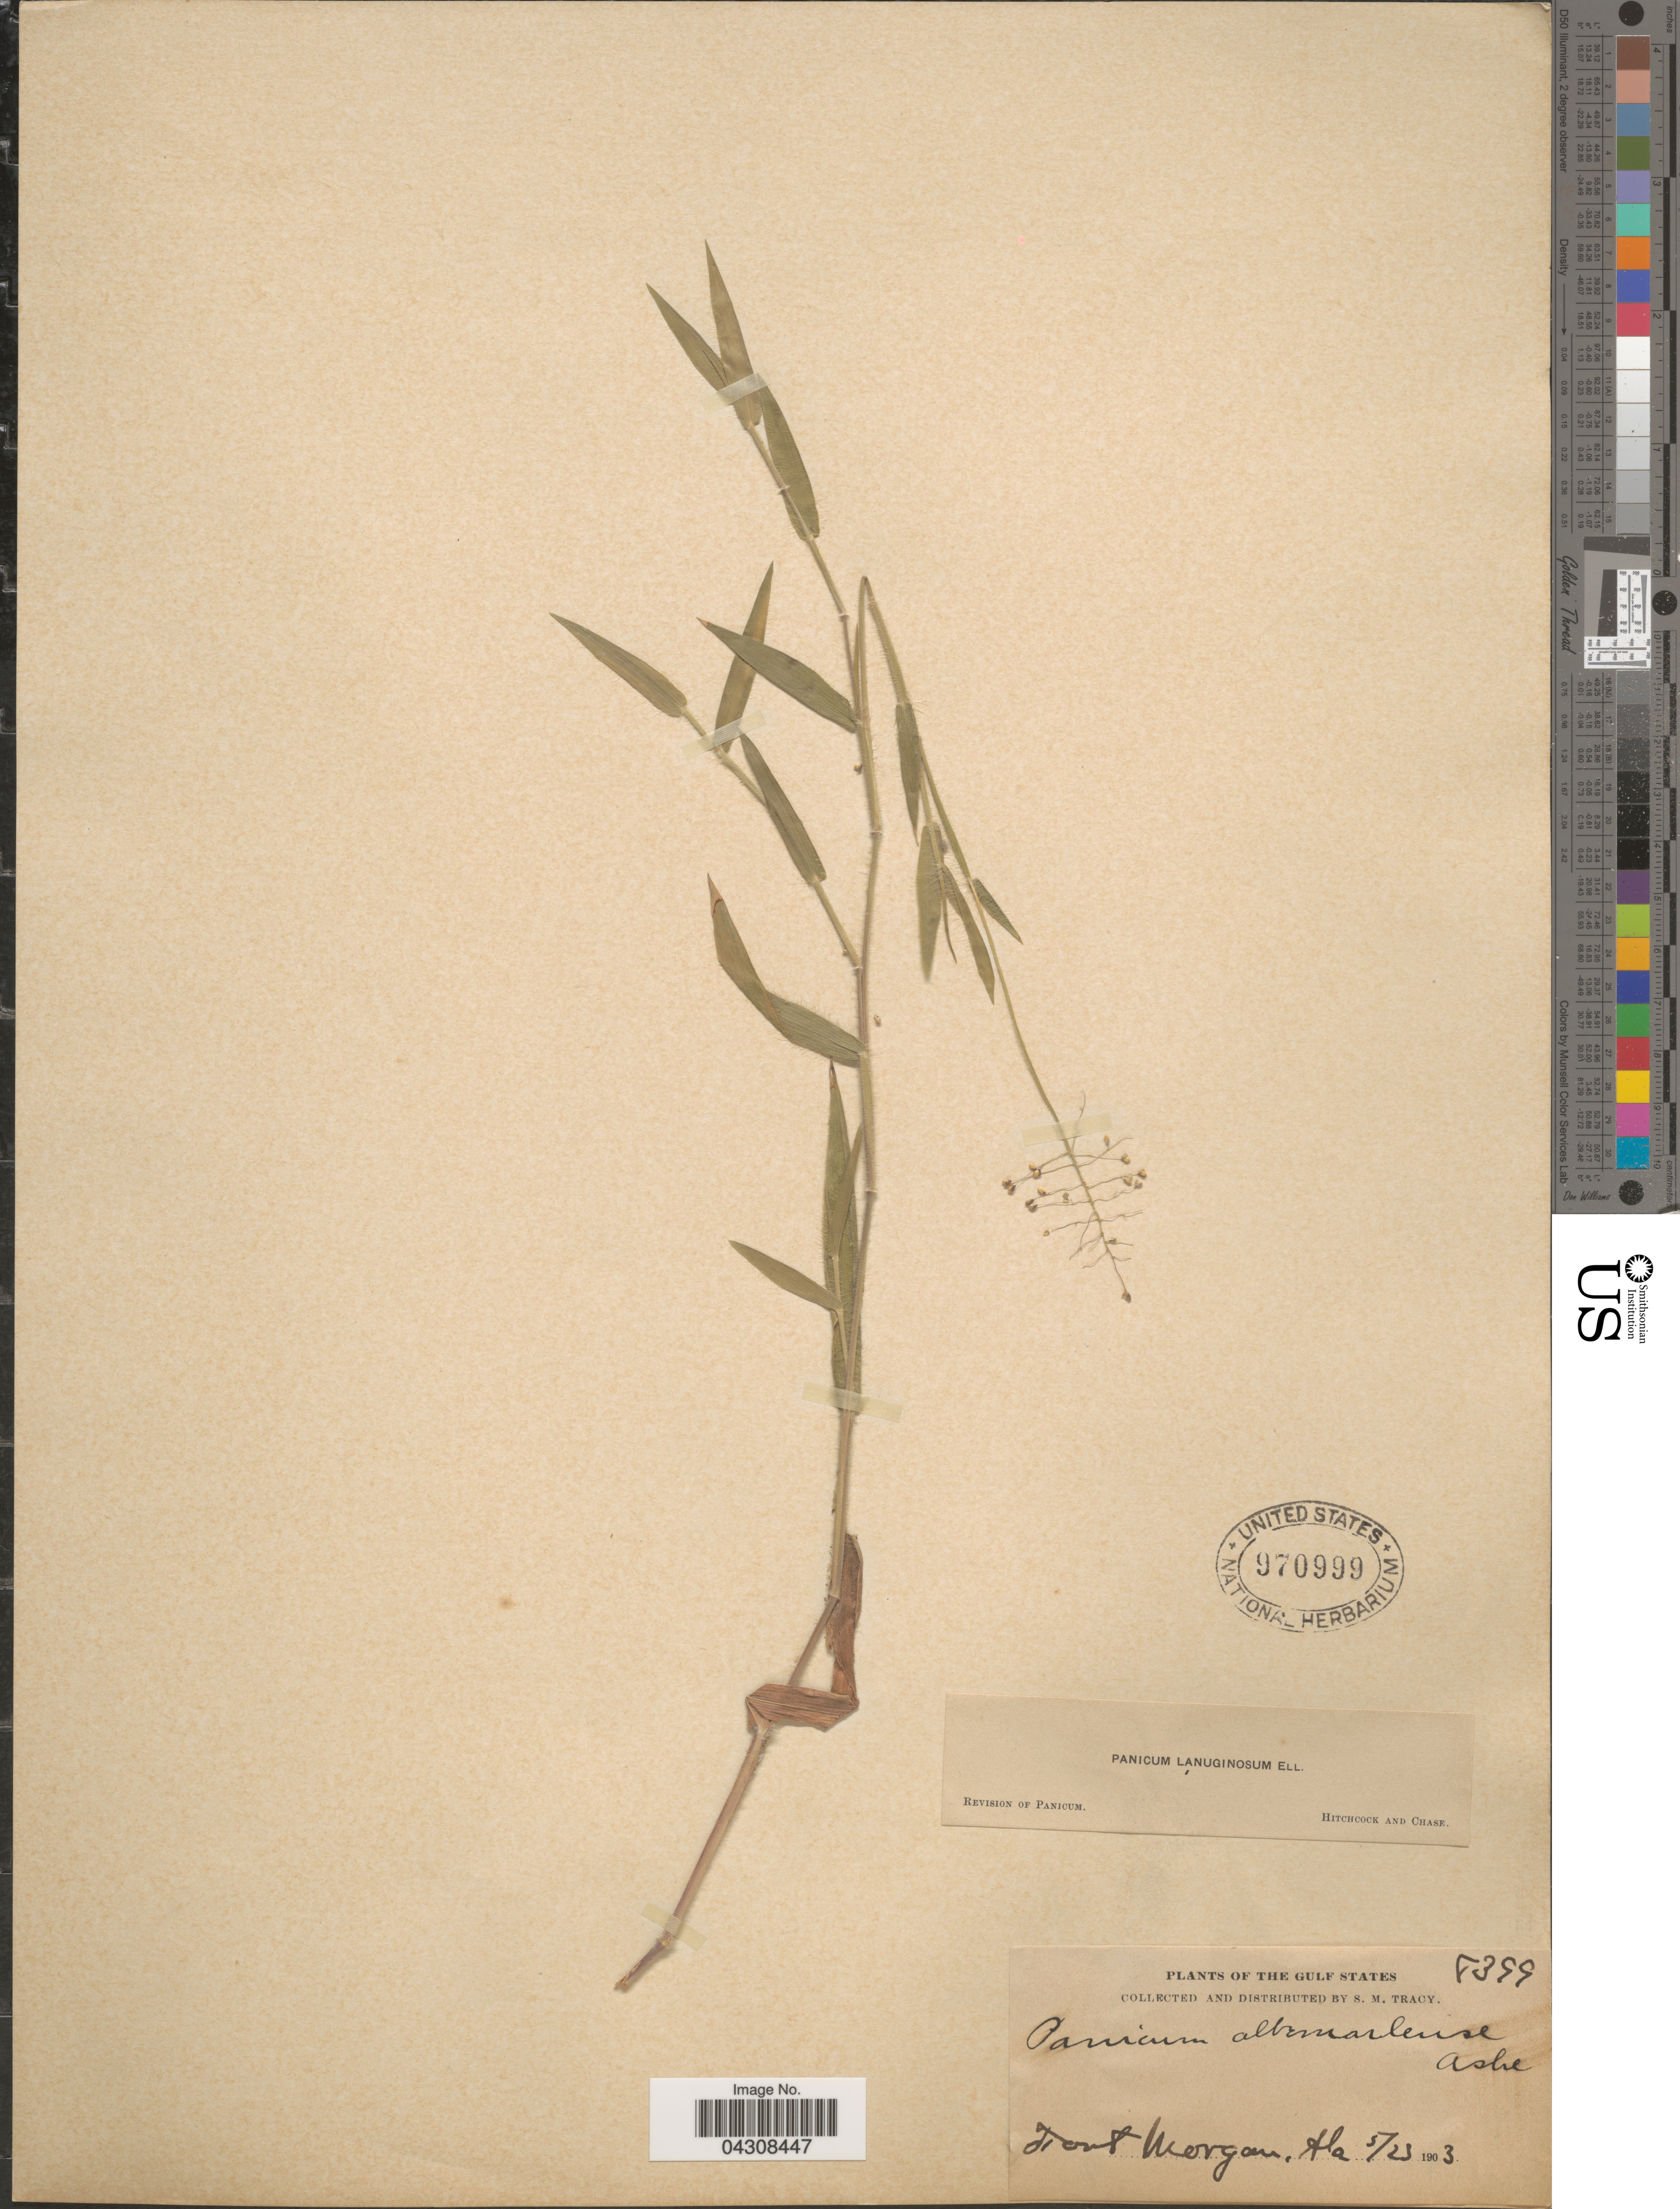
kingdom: Plantae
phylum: Tracheophyta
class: Liliopsida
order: Poales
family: Poaceae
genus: Dichanthelium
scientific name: Dichanthelium acuminatum var. acuminatum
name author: (Sw.) Gould & C.A. Clark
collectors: S. M. Tracy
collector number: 8399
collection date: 1903-05-23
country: United States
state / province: Alabama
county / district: Baldwin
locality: Gulf States, Fort Morgan (Gasque, Alabama)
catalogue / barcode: US 970999